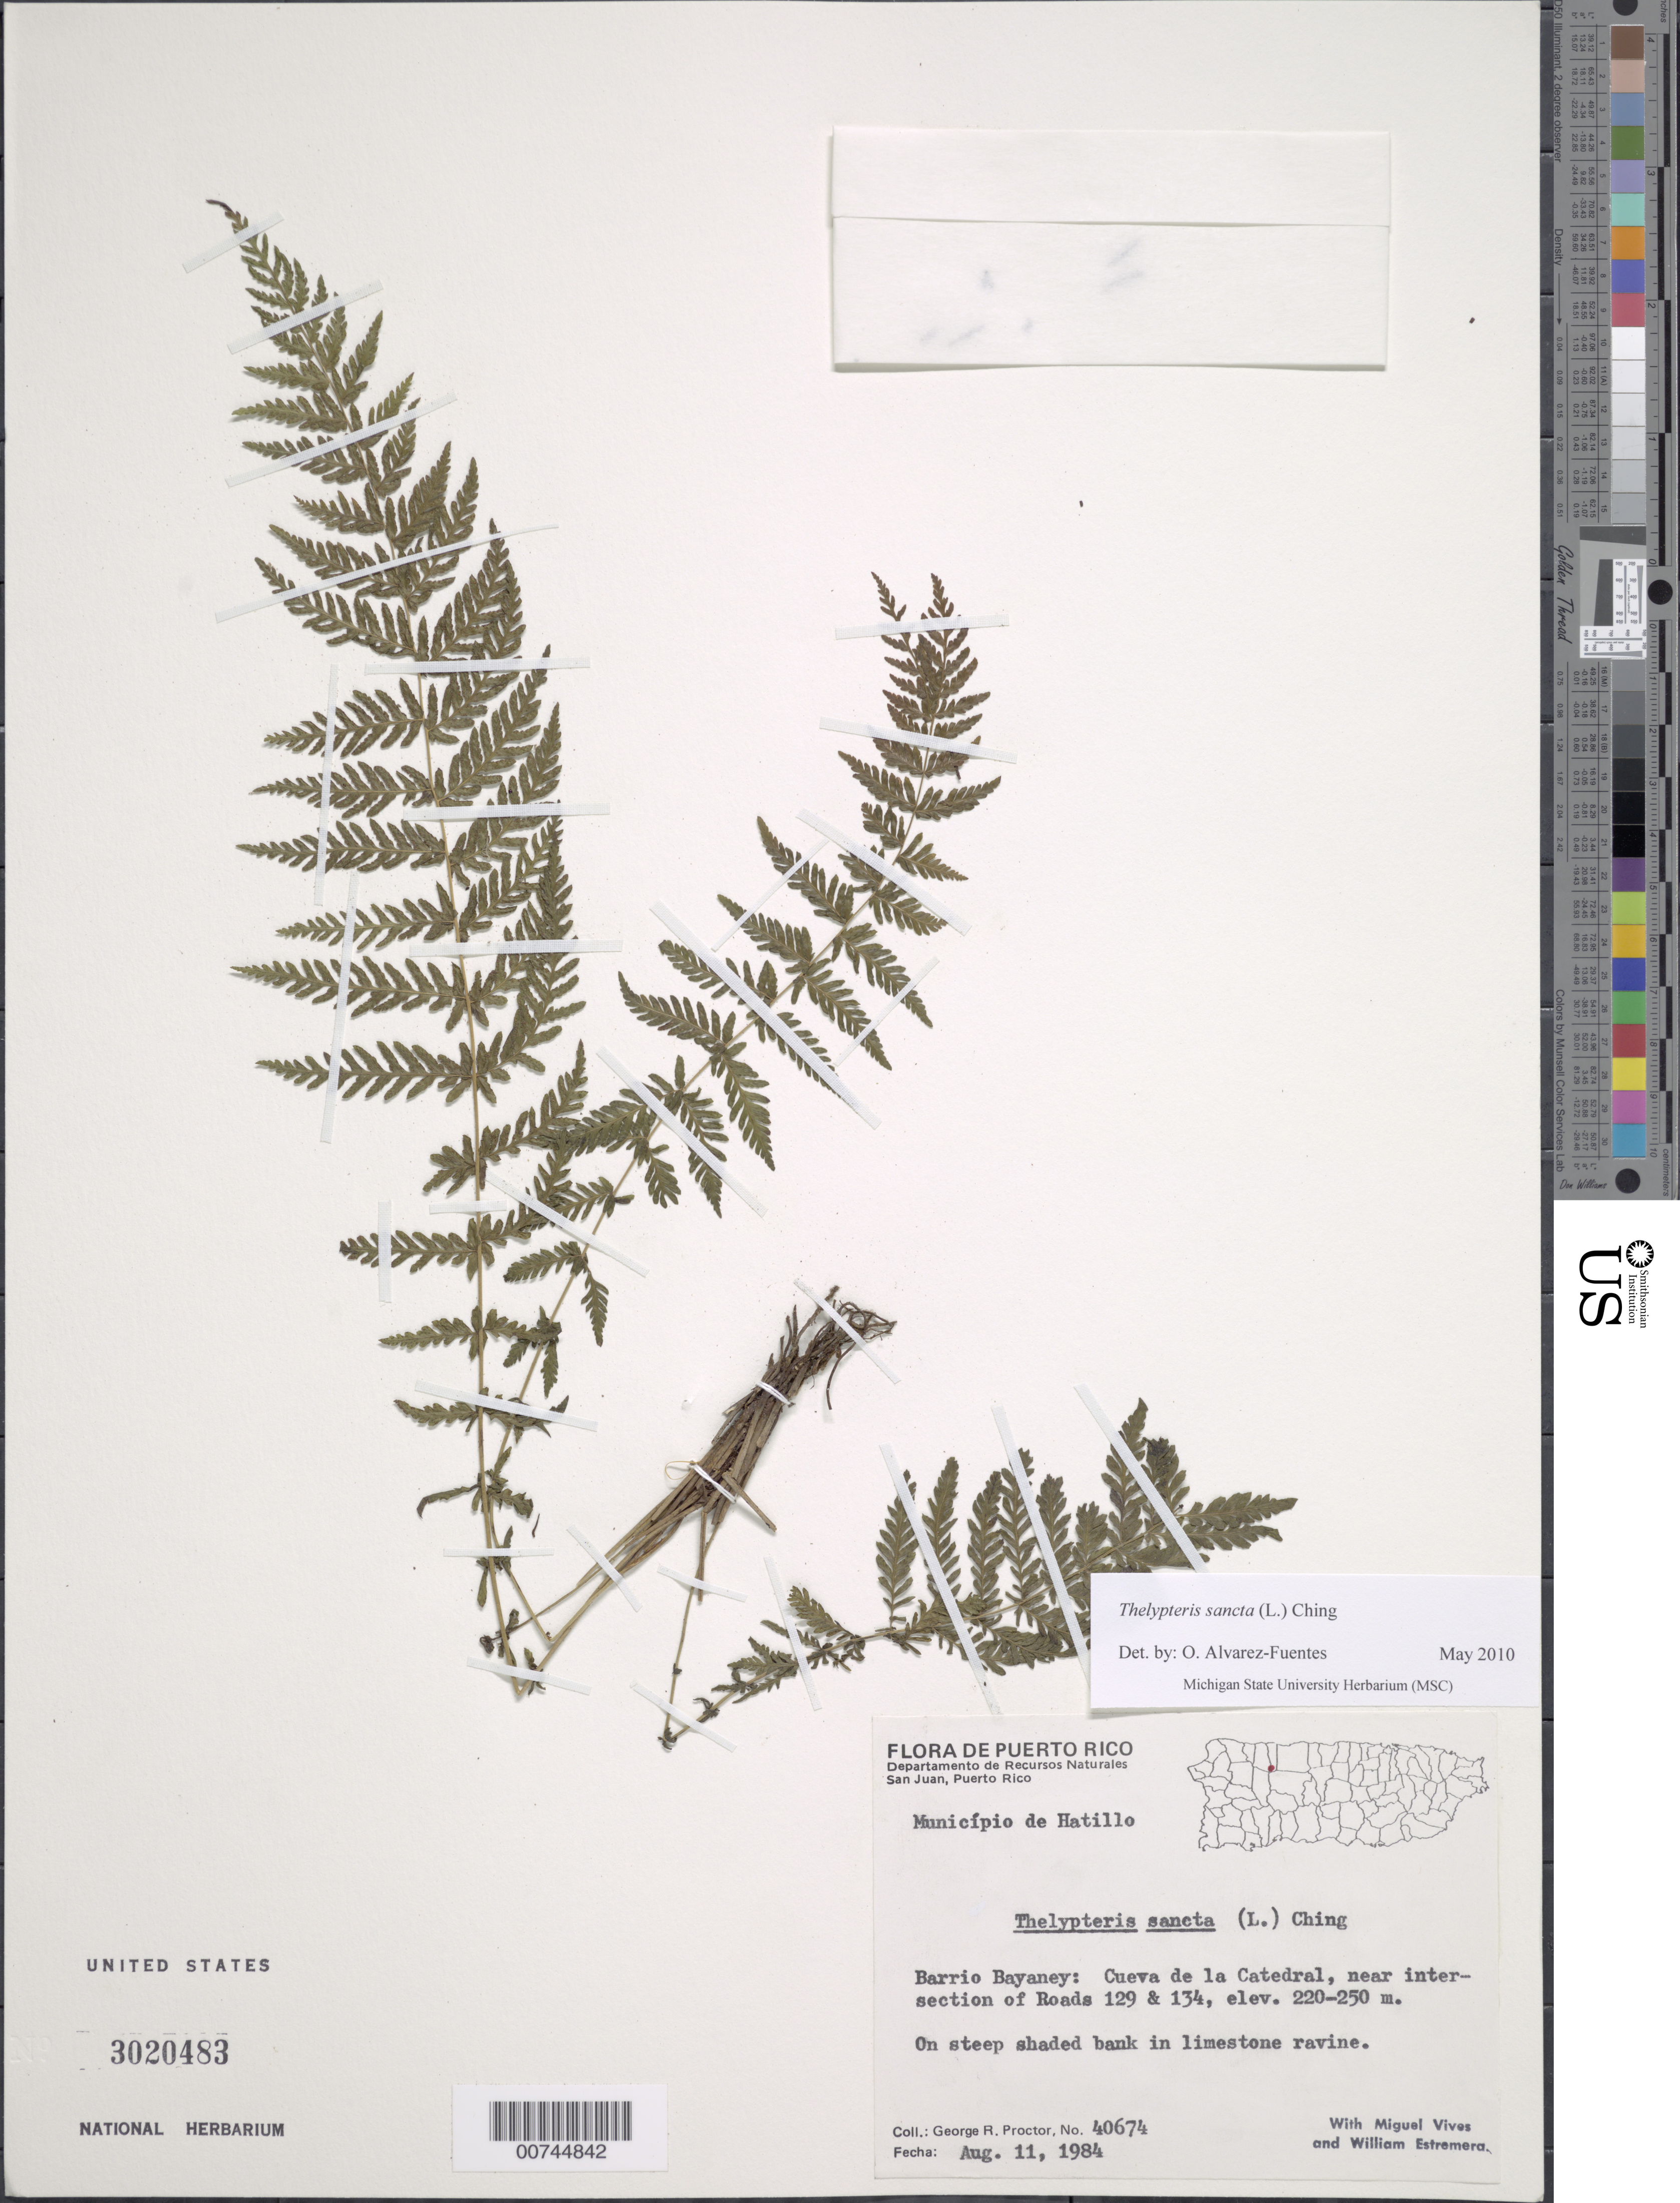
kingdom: Plantae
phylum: Tracheophyta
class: Polypodiopsida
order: Polypodiales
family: Thelypteridaceae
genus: Amauropelta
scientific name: Amauropelta sancta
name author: (L.) Pic. Serm.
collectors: G. R. Proctor, M. Vives & W. Estremera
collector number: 40674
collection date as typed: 11 Aug 1984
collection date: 1984-08-11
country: Puerto Rico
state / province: Hatillo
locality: Barrio Bayaney: Cueva de la Catedral, near intersection f Roads 129 & 134. Municipio de Hatillo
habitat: On steep shaded bank in limestone ravine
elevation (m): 220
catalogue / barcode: US 3020483